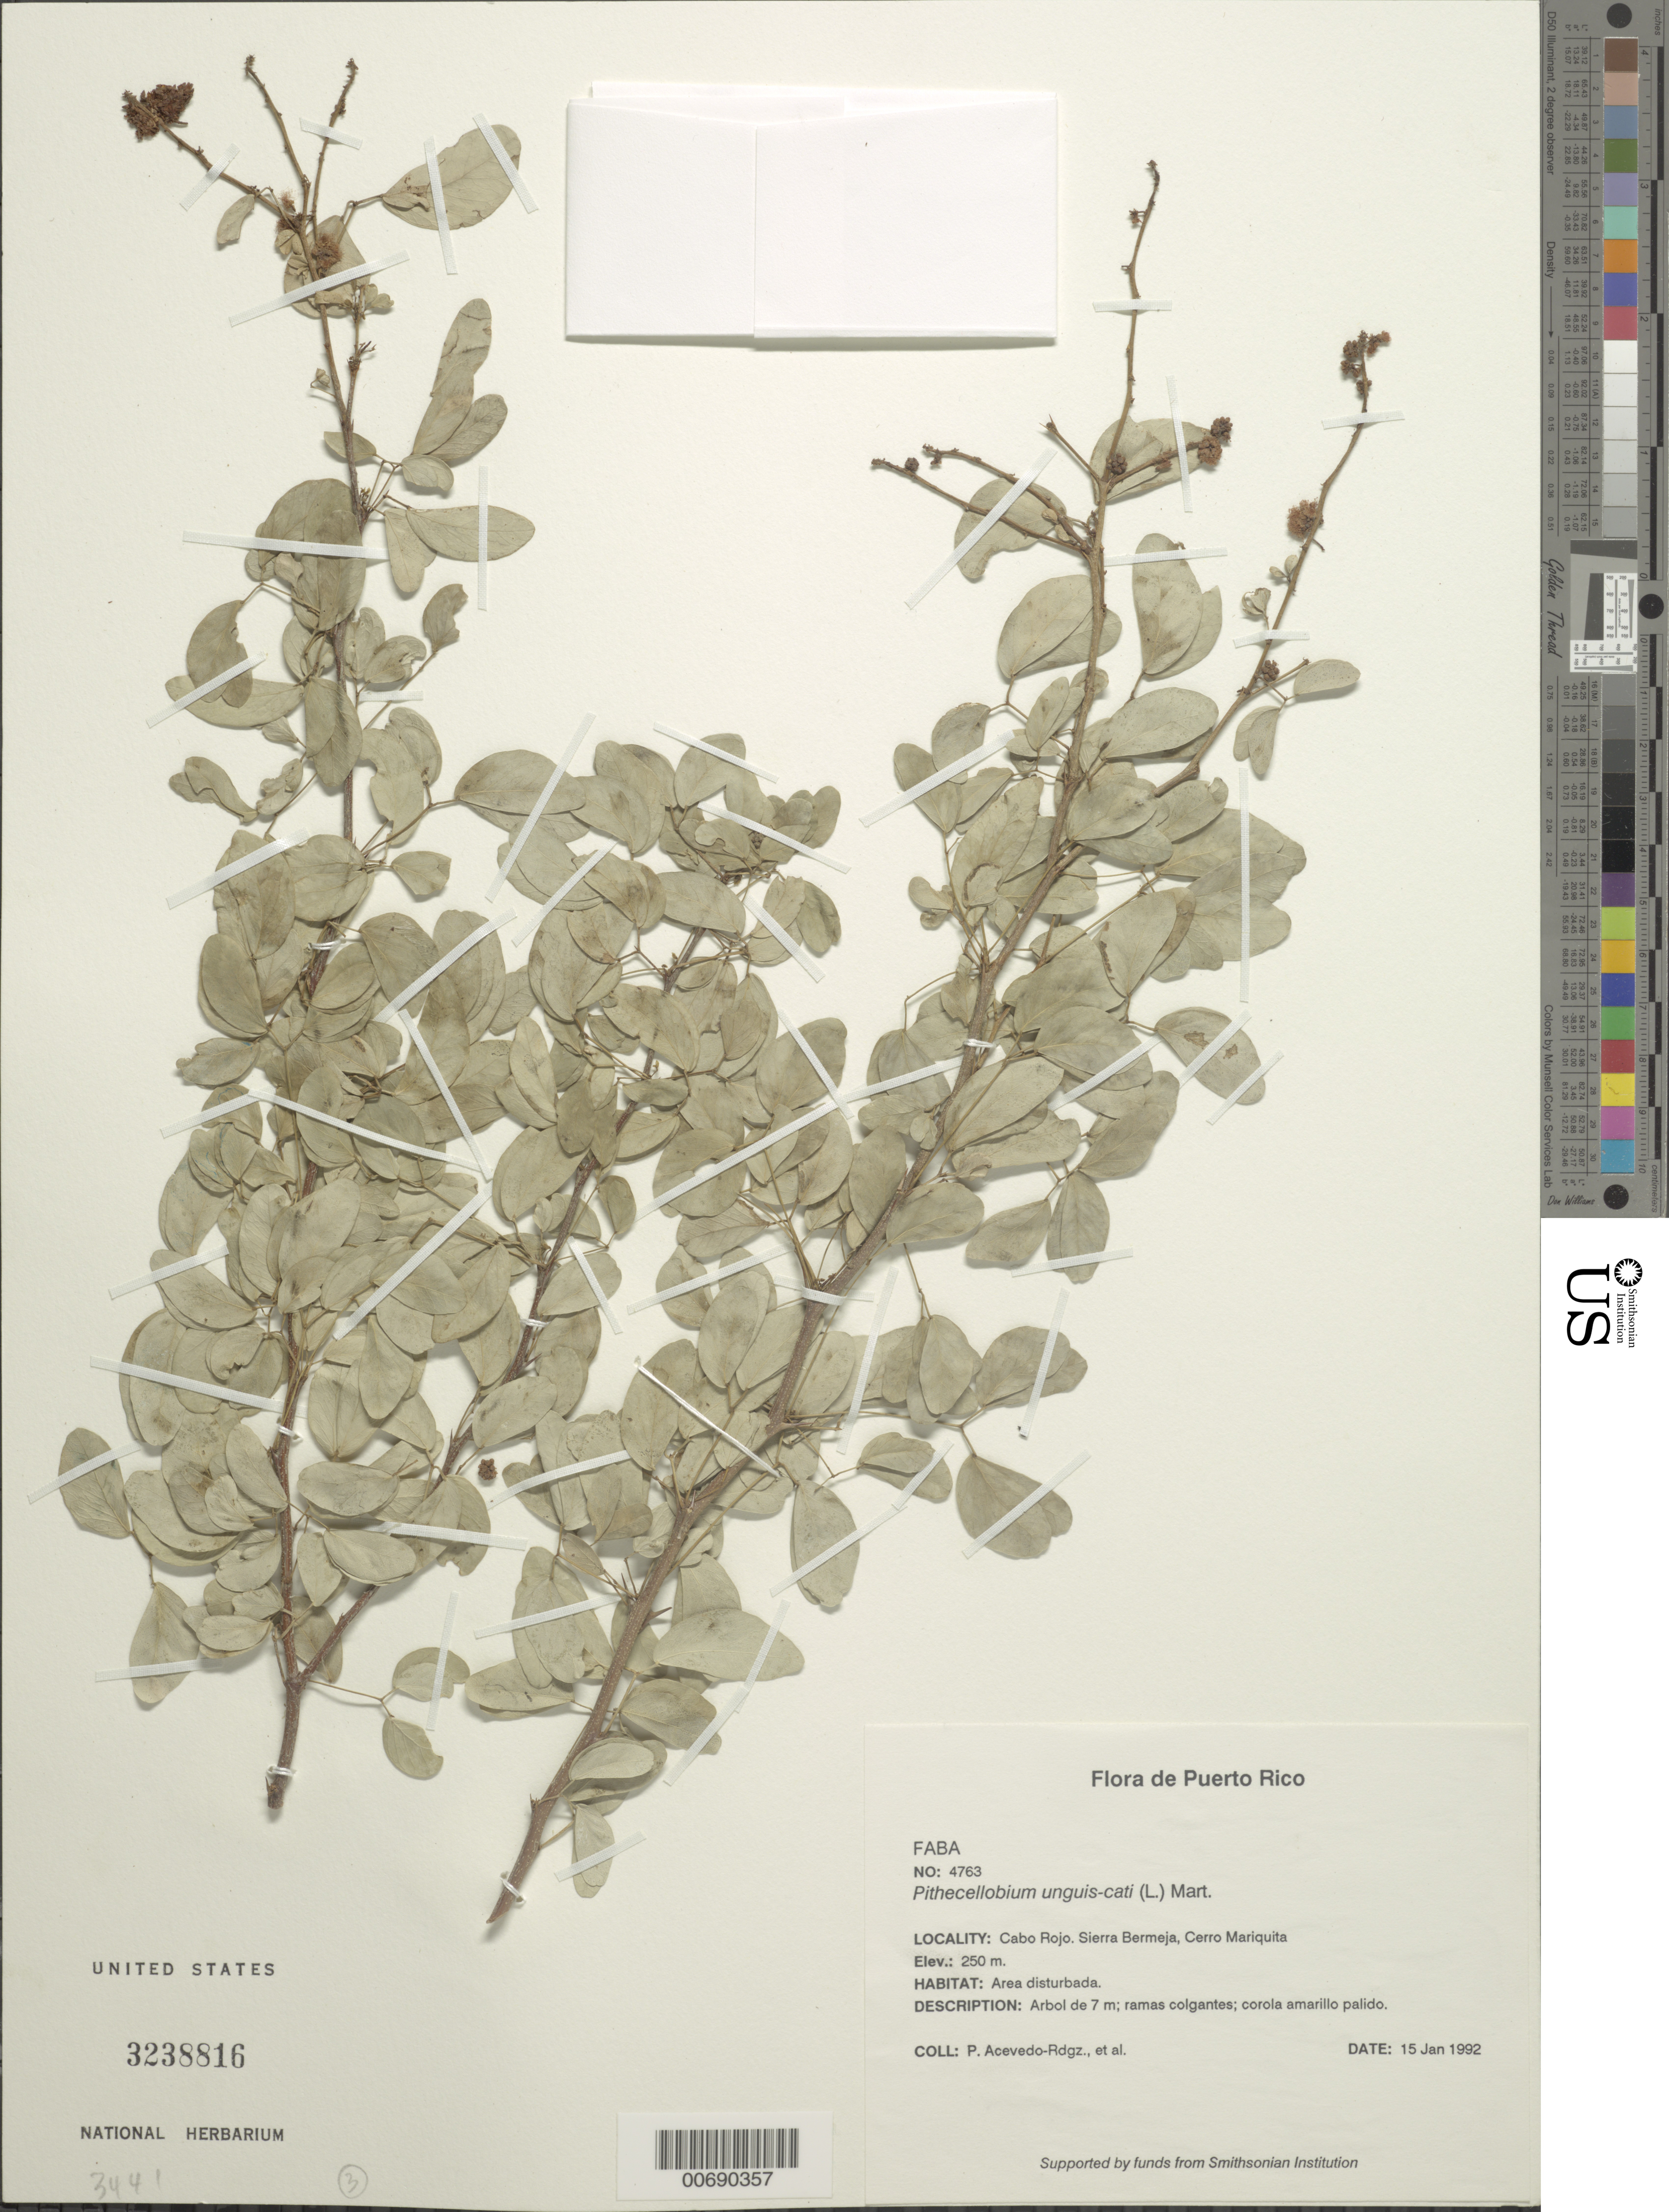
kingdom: Plantae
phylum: Tracheophyta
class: Magnoliopsida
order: Fabales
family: Fabaceae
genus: Pithecellobium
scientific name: Pithecellobium unguis-cati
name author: (L.) Benth.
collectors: P. Acevedo-Rodr.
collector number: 4763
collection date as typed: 15 Jan 1992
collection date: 1992-01-15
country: Puerto Rico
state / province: Cabo Rojo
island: Puerto Rico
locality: Cabo Rojo; Sierra Bermeja, Cerro Mariquita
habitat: Area disturbada.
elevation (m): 250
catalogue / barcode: US 3238816